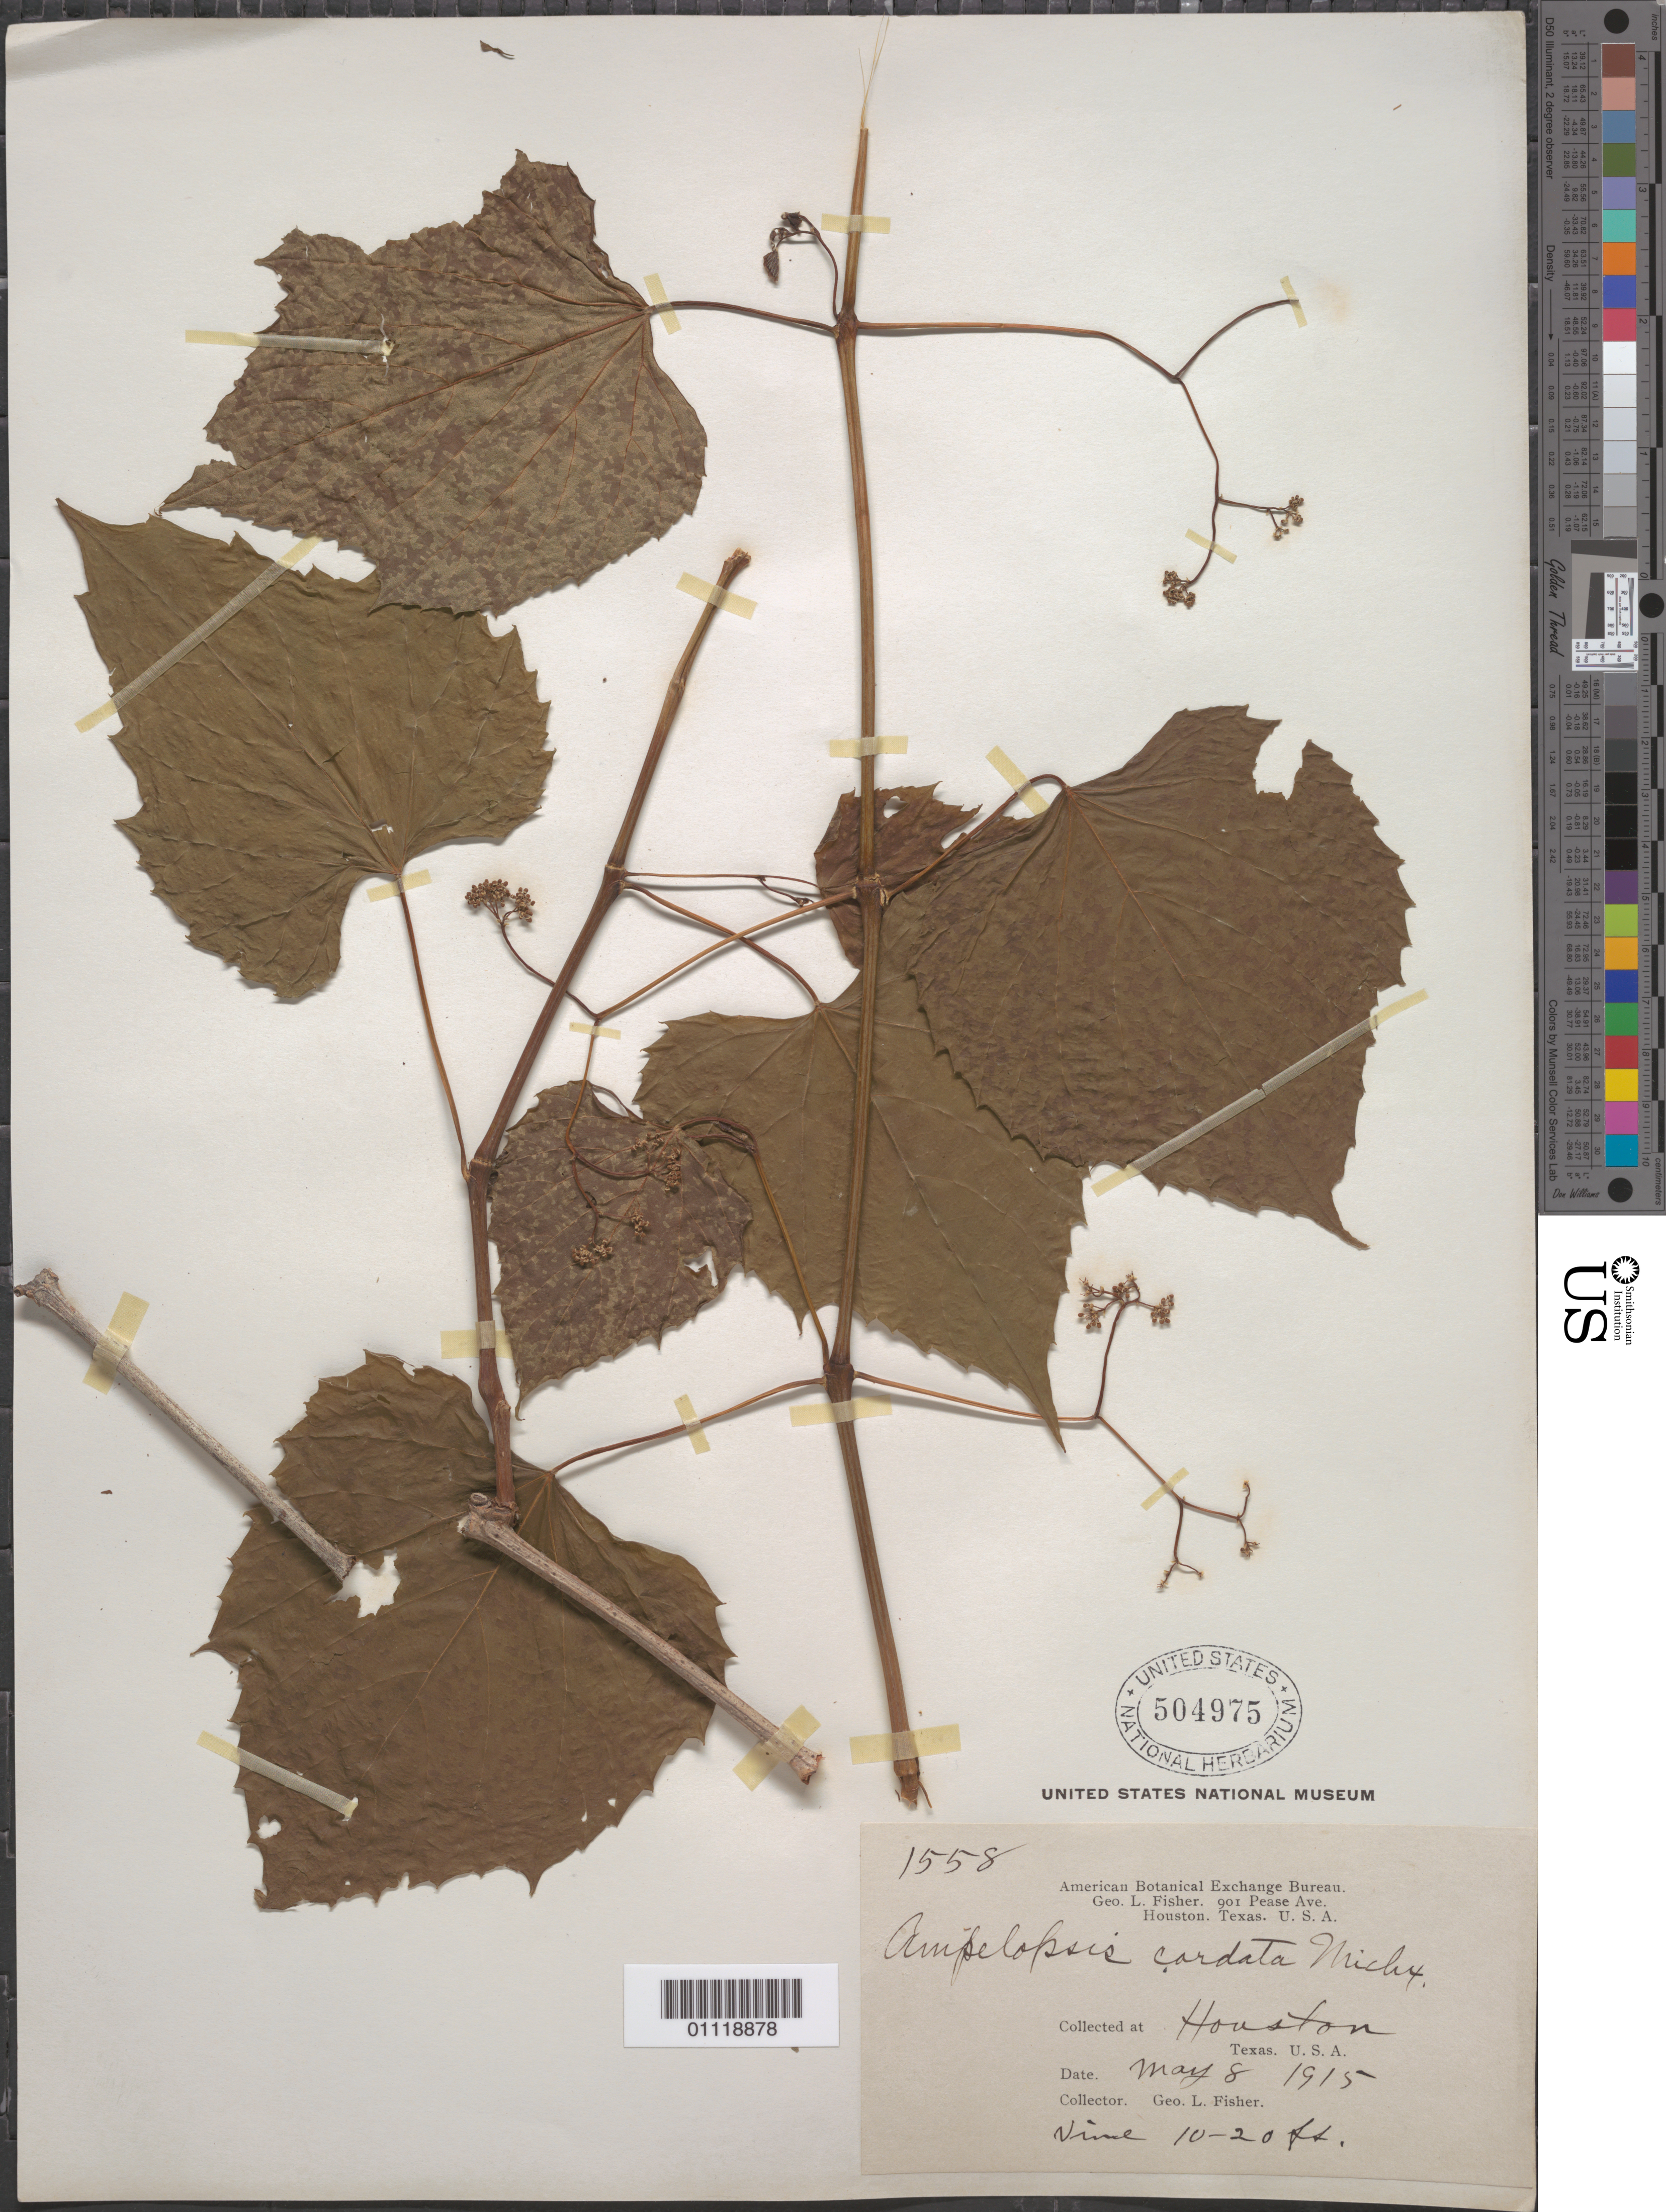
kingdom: Plantae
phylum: Tracheophyta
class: Magnoliopsida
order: Vitales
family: Vitaceae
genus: Ampelopsis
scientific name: Ampelopsis cordata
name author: Michx.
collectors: G. L. Fisher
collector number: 1558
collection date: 1915-05-08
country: United States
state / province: Texas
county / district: Houston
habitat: Vine.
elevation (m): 3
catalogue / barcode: US 504975